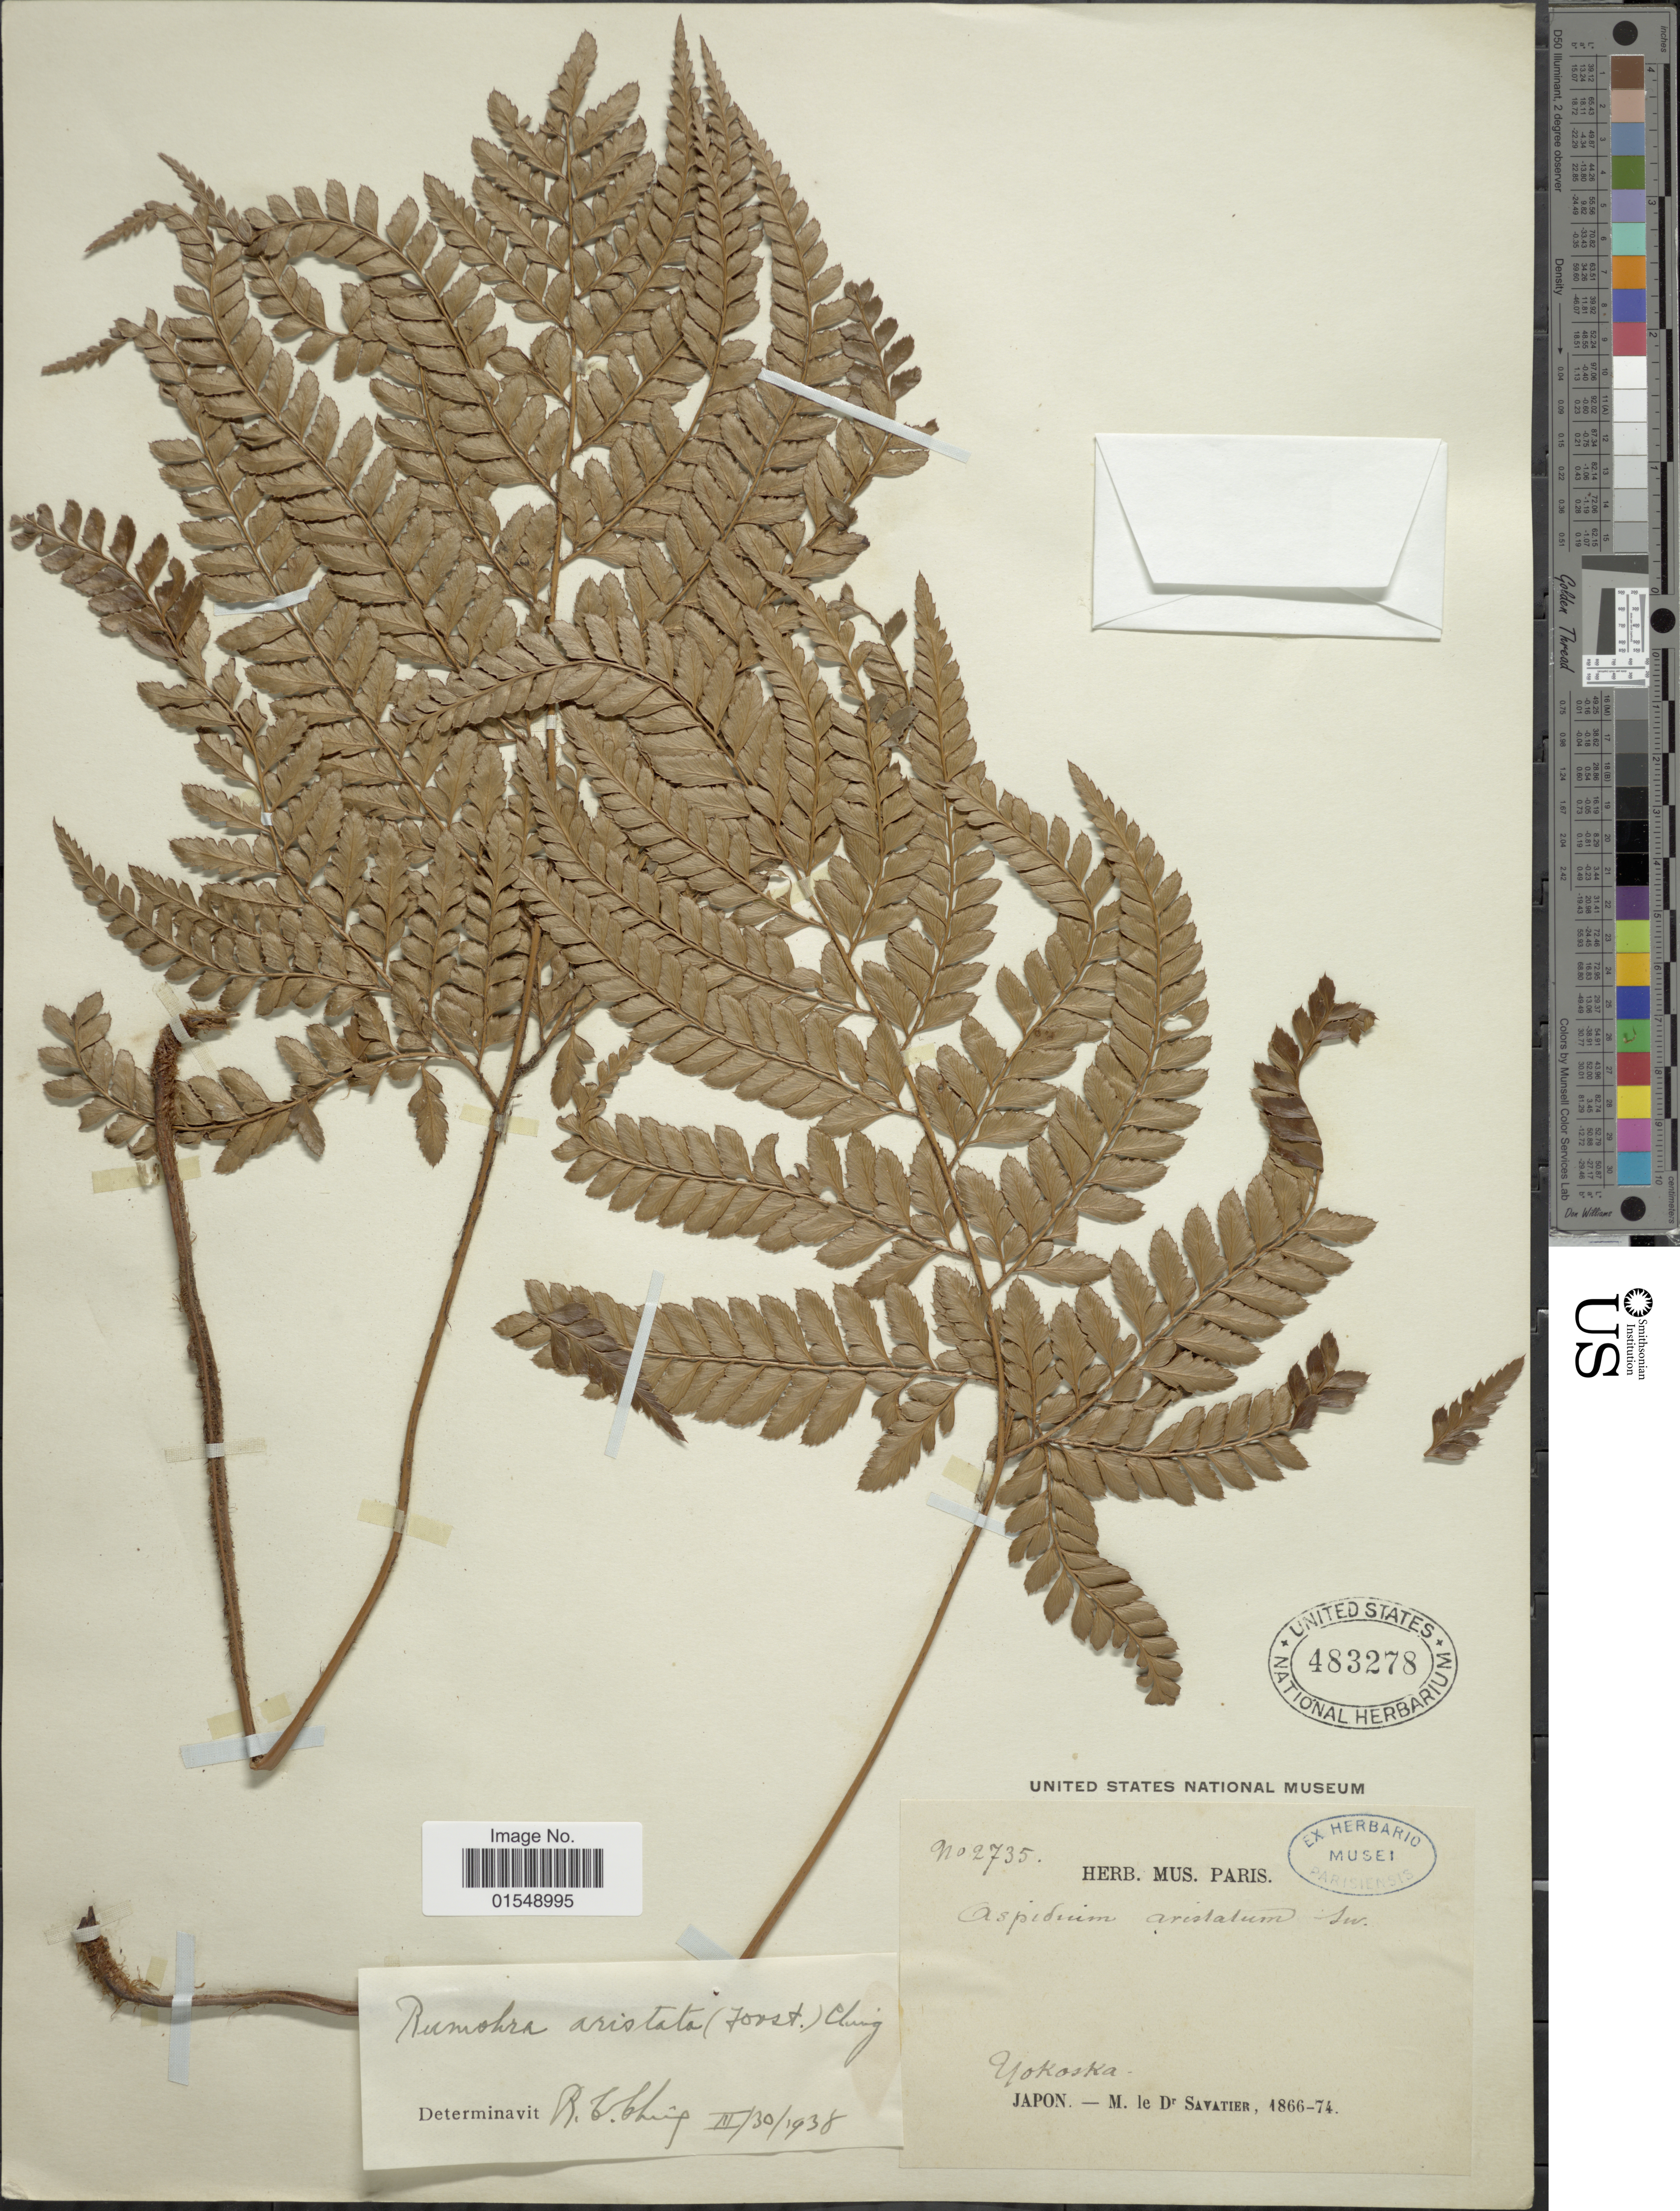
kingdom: Plantae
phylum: Tracheophyta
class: Polypodiopsida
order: Polypodiales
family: Dryopteridaceae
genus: Arachniodes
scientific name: Arachniodes aristata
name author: (G. Forst.) Tindale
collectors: M. Savatier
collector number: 2735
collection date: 1866/1874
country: Japan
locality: Yokoska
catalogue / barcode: US 483278